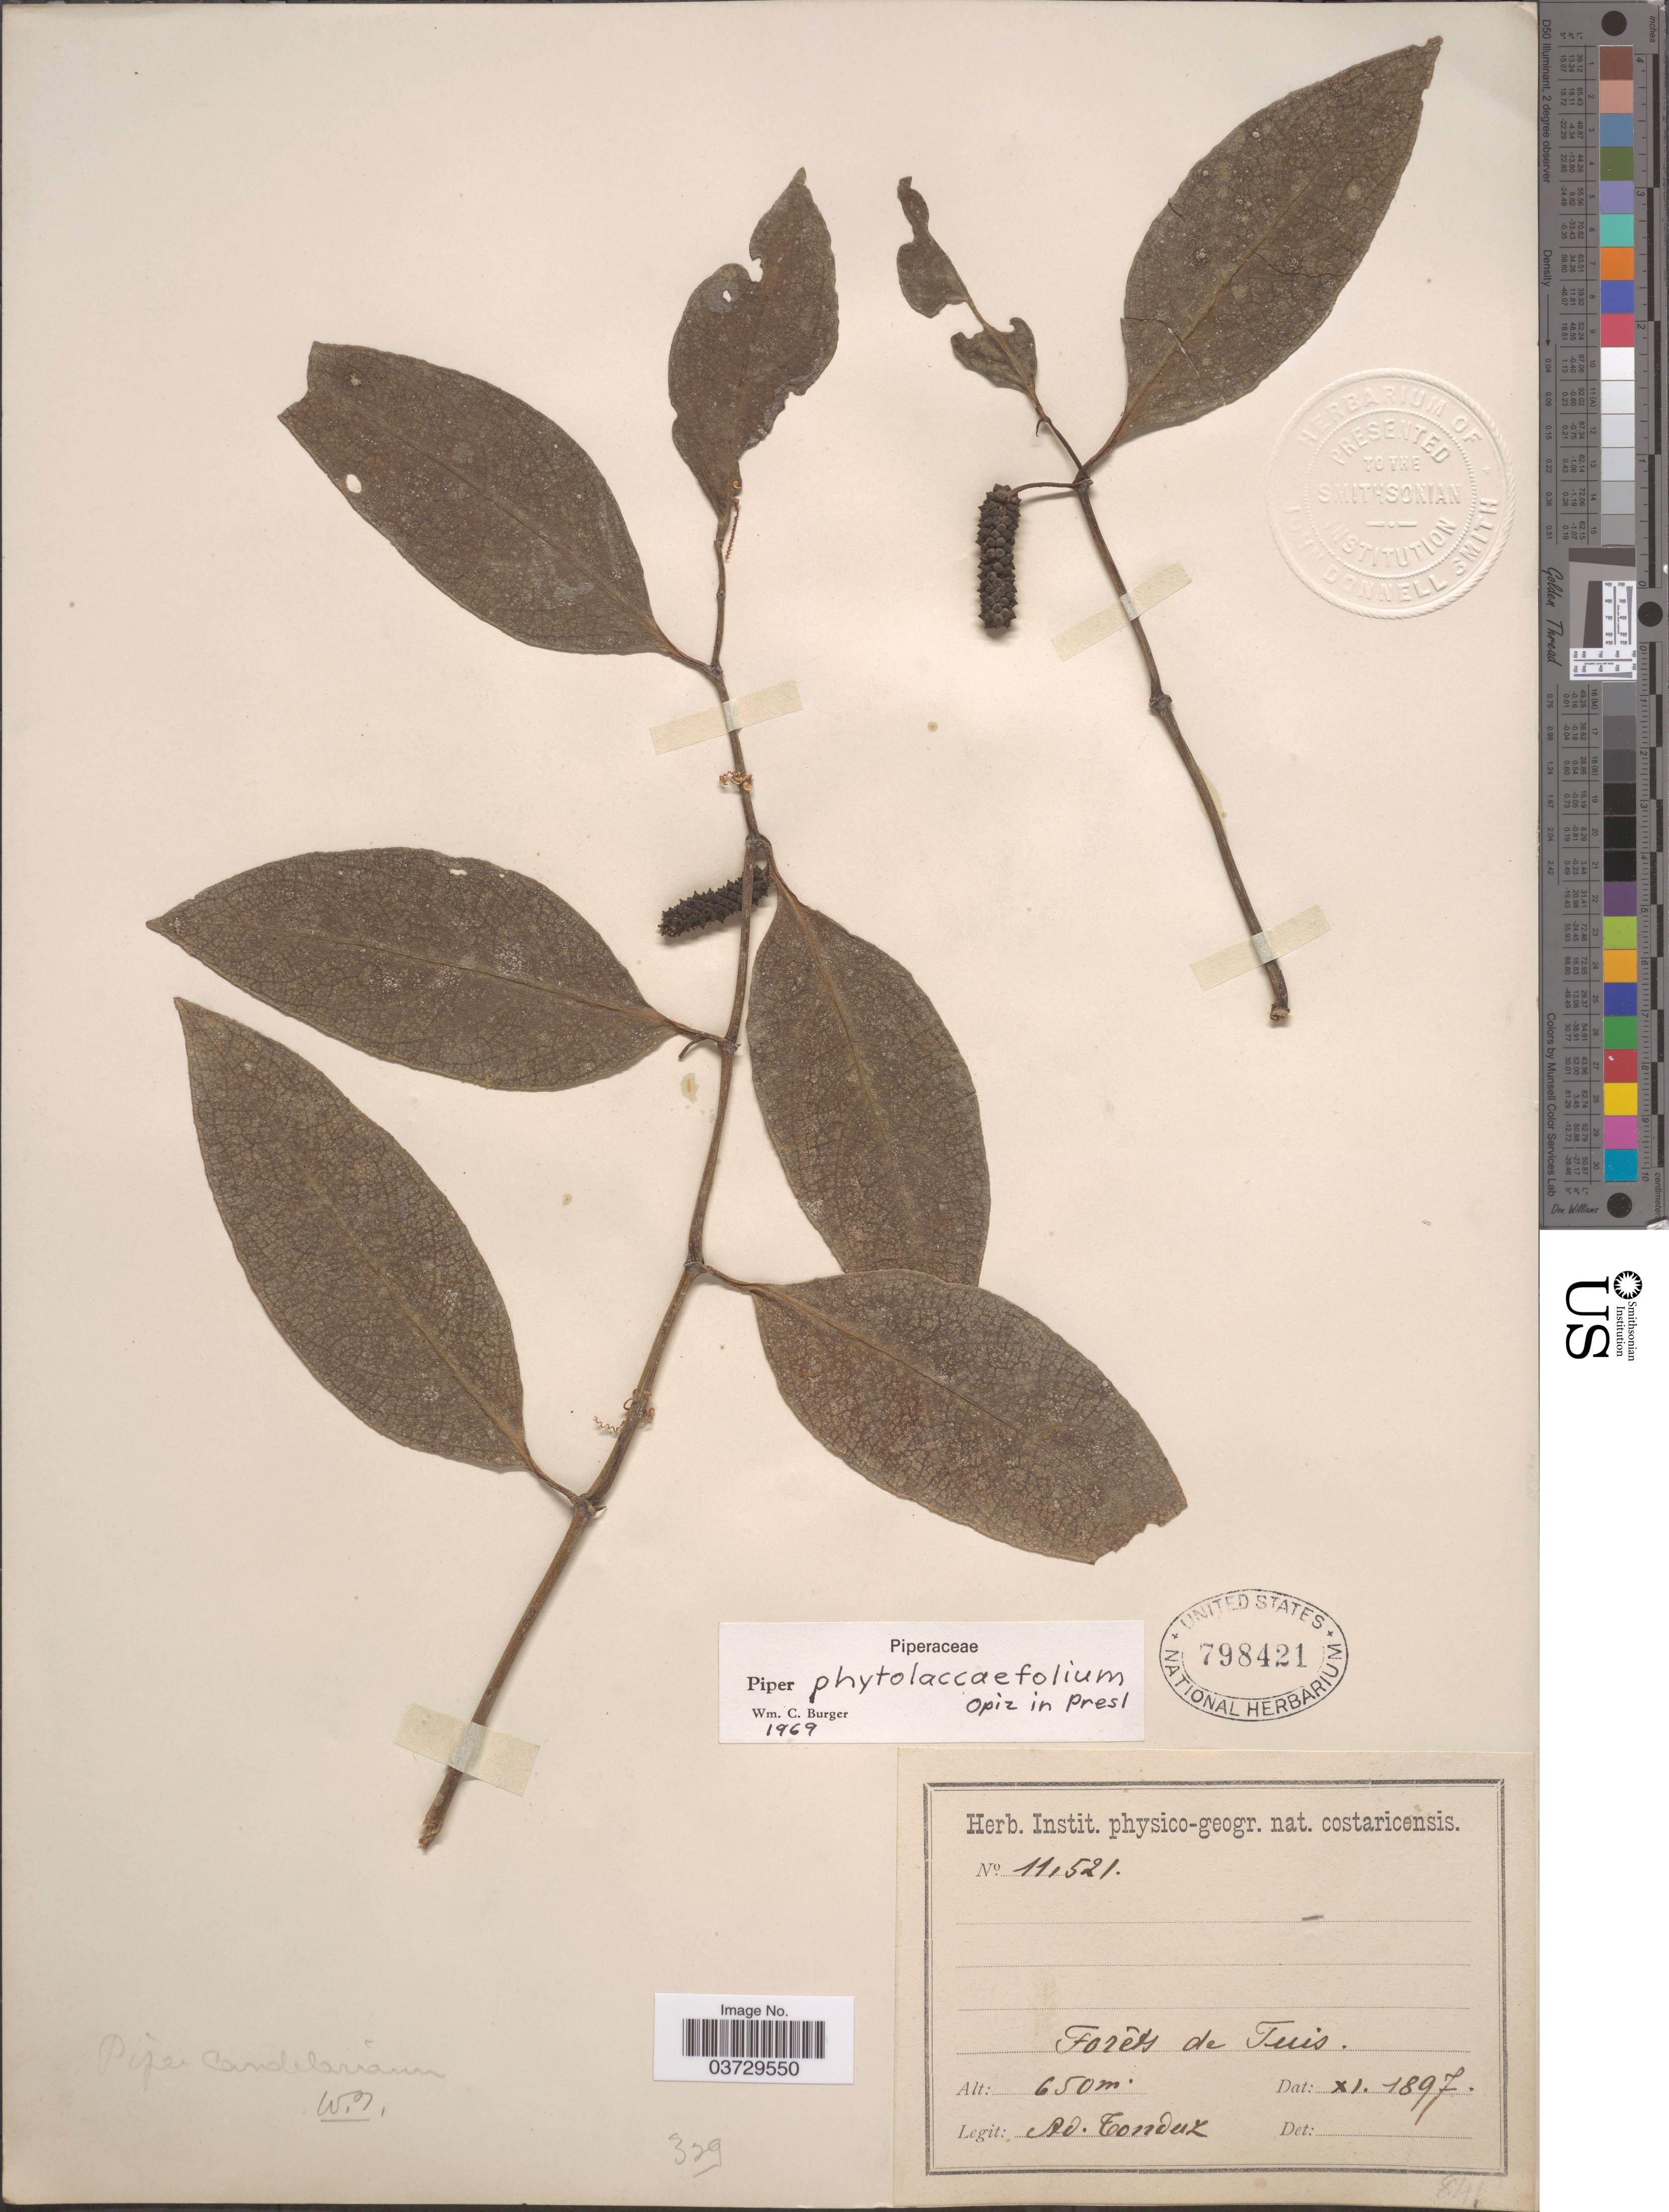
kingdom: Plantae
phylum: Tracheophyta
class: Magnoliopsida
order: Piperales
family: Piperaceae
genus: Piper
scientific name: Piper phytolaccifolium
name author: Opiz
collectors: A. Tonduz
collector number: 11521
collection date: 1897-11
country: Costa Rica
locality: Forêts de Tuis.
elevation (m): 650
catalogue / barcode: US 798421